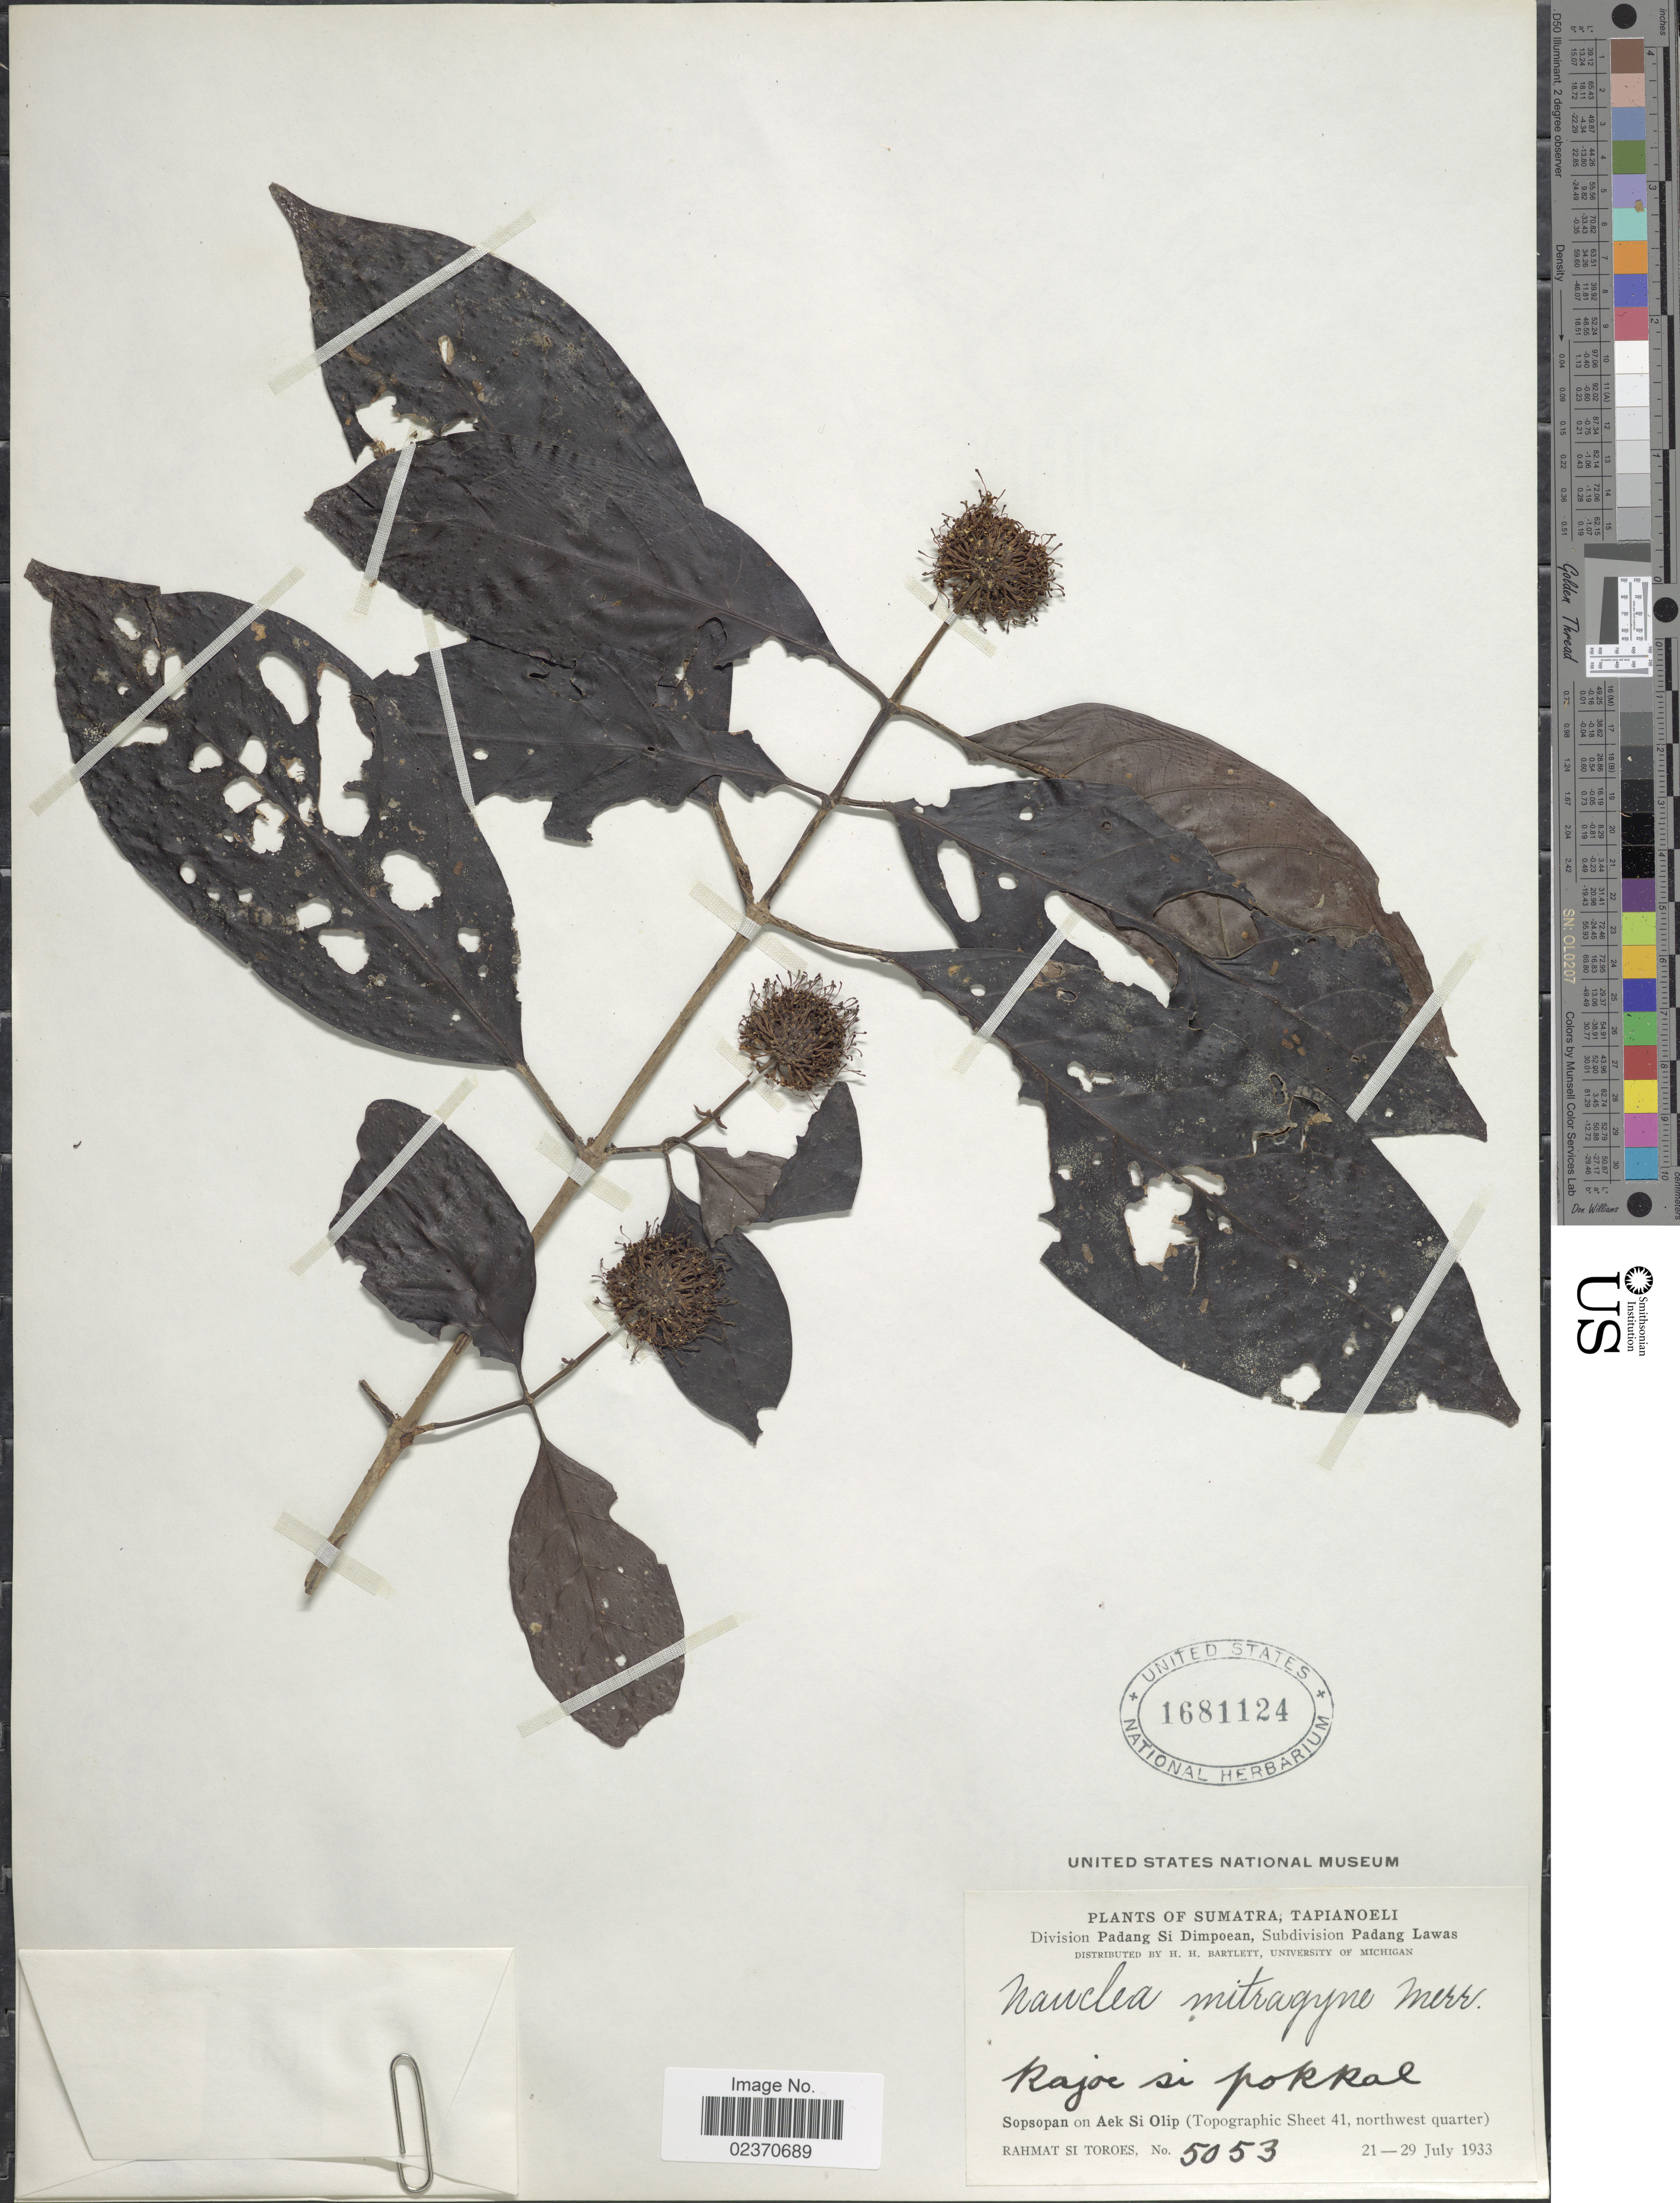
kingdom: Plantae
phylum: Tracheophyta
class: Magnoliopsida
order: Gentianales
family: Rubiaceae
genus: Nauclea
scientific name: Nauclea subdita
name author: Steud.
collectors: Rahmat Si Boeea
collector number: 5053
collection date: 1933-07-21/1933-07-29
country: Indonesia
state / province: Sumatra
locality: Sumatra, Tapianoeli, Division Padang Si Dimpoean, Subdivision Padang Lawas. Sopsopan on Aek Si Olip (Topographic Sheet 41, northwest quarter)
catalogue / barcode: US 1681124